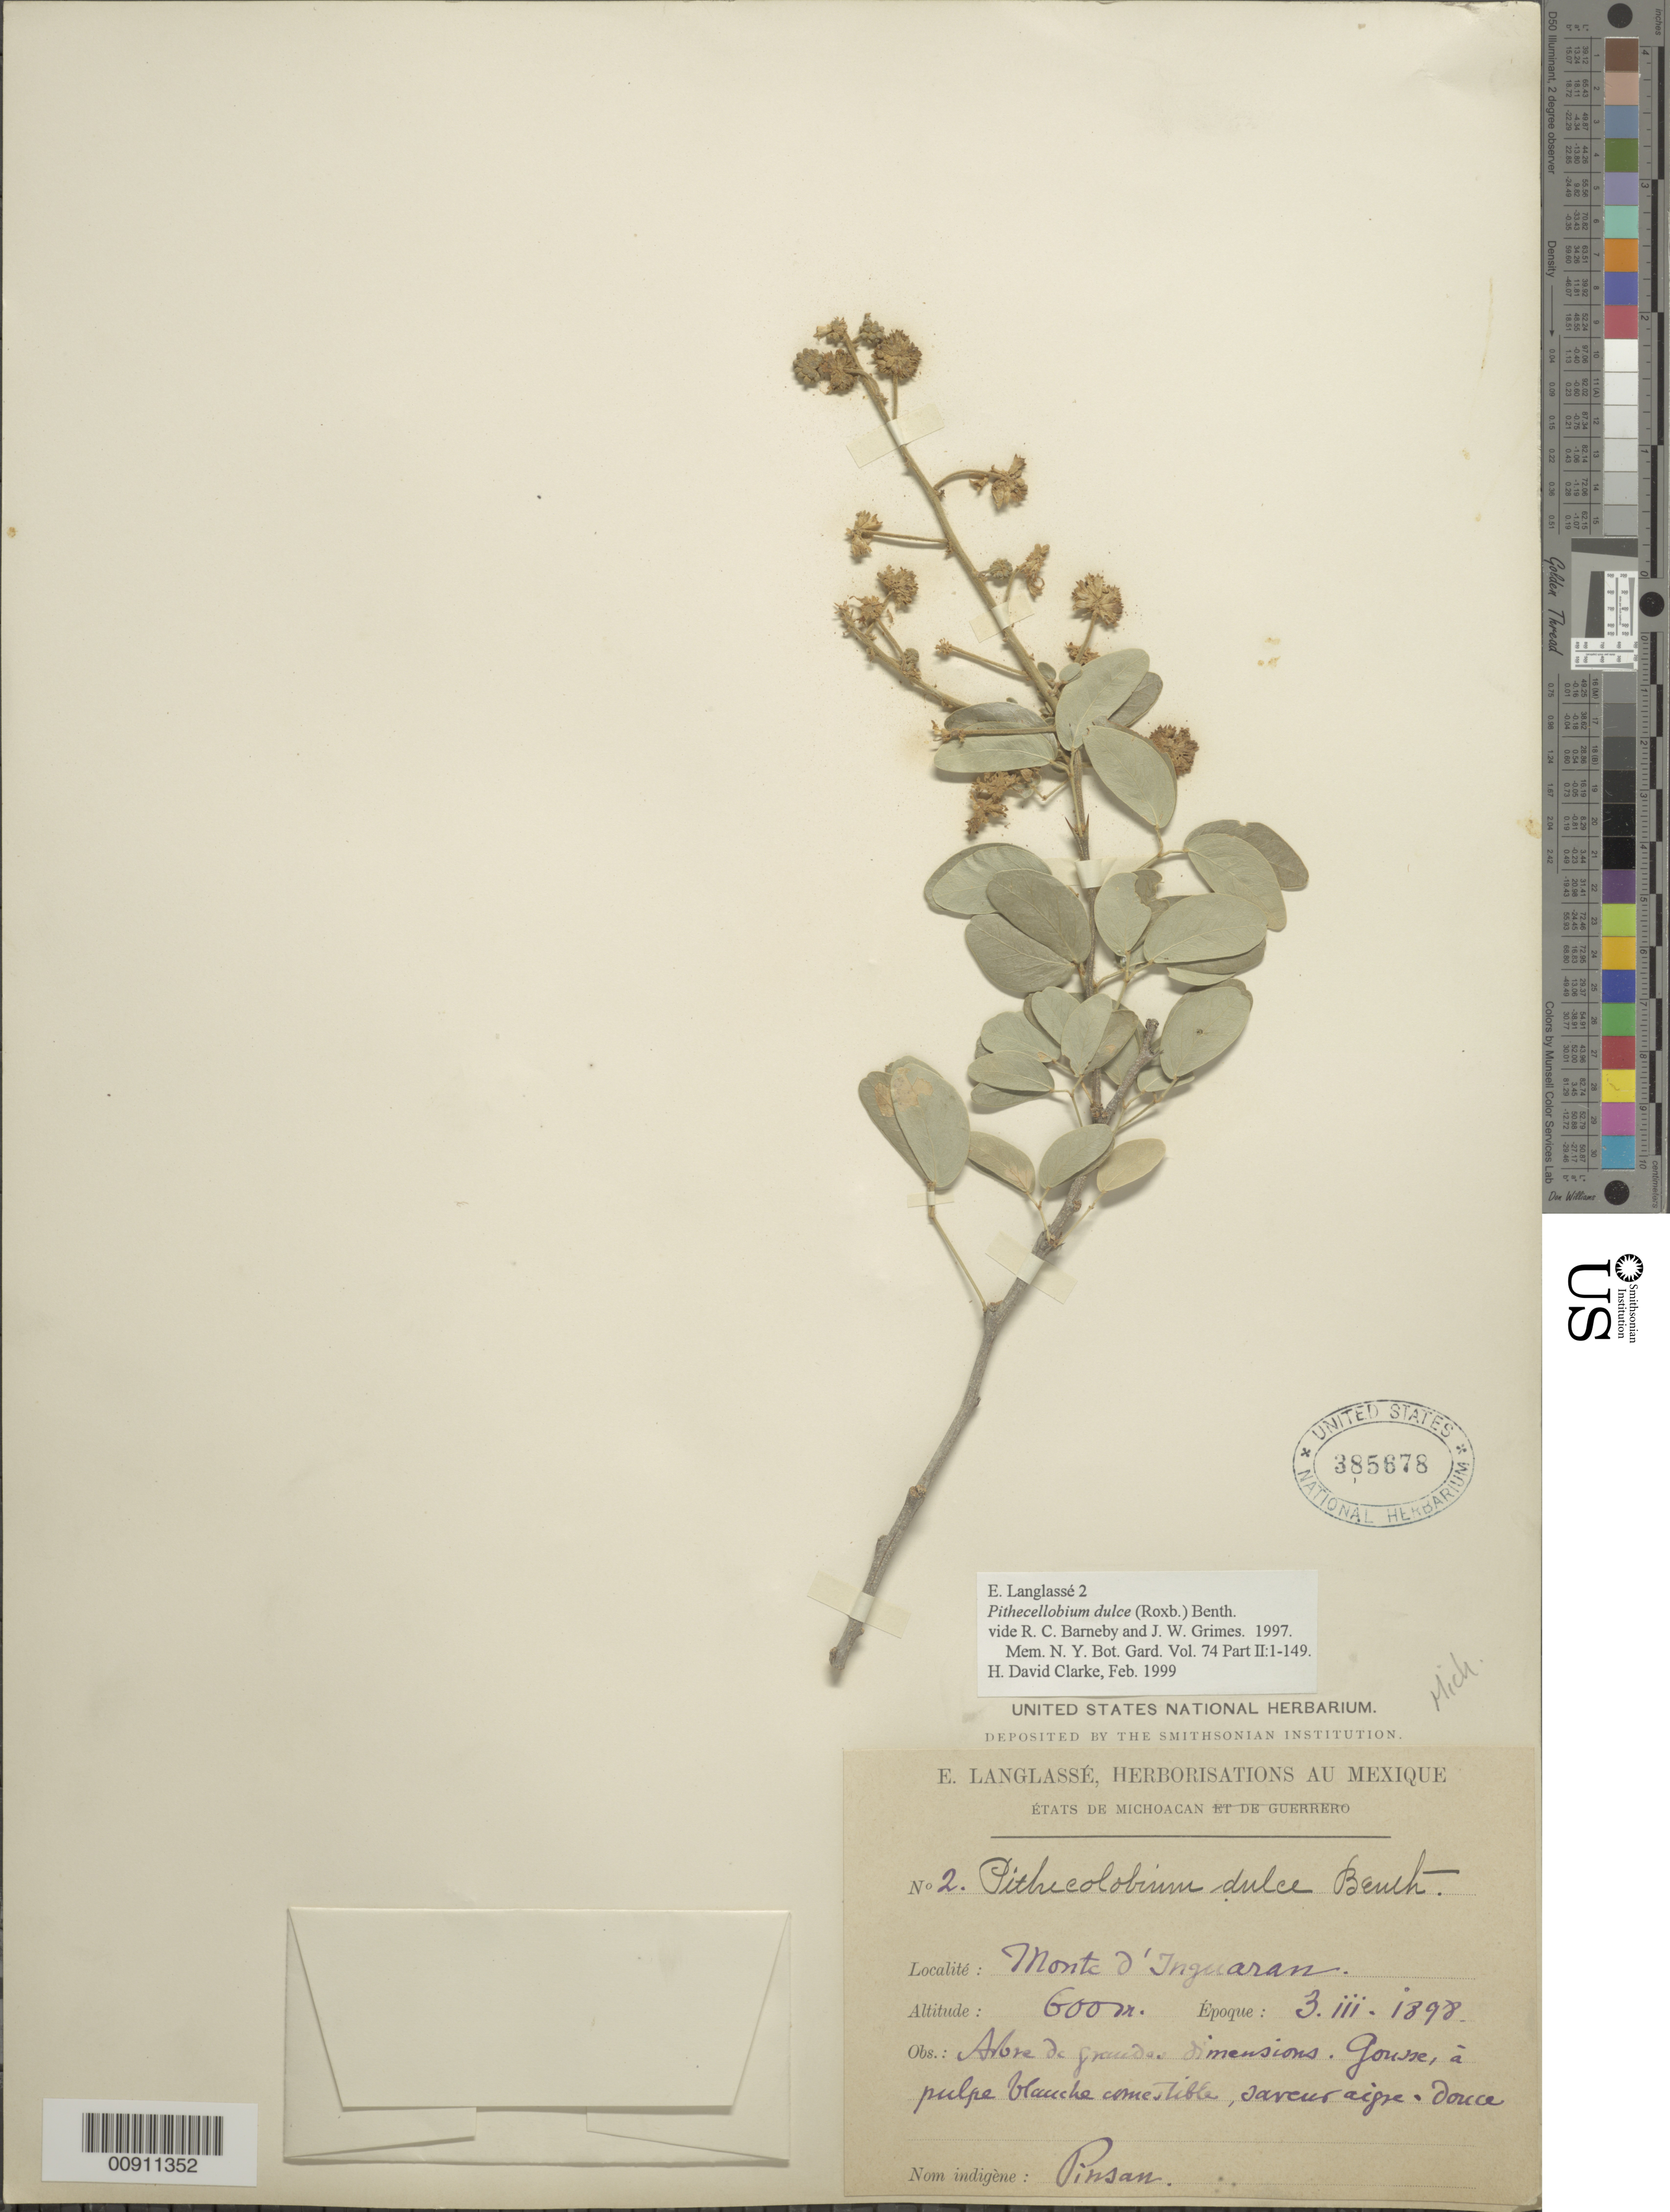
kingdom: Plantae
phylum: Tracheophyta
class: Magnoliopsida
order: Fabales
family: Fabaceae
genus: Pithecellobium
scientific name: Pithecellobium dulce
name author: (Roxb.) Benth.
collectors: E. Langlassé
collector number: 2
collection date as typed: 03 Mar 1898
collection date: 1898-03-03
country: Mexico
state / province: Michoacán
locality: Monte d'Inguaran.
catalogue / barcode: US 385678